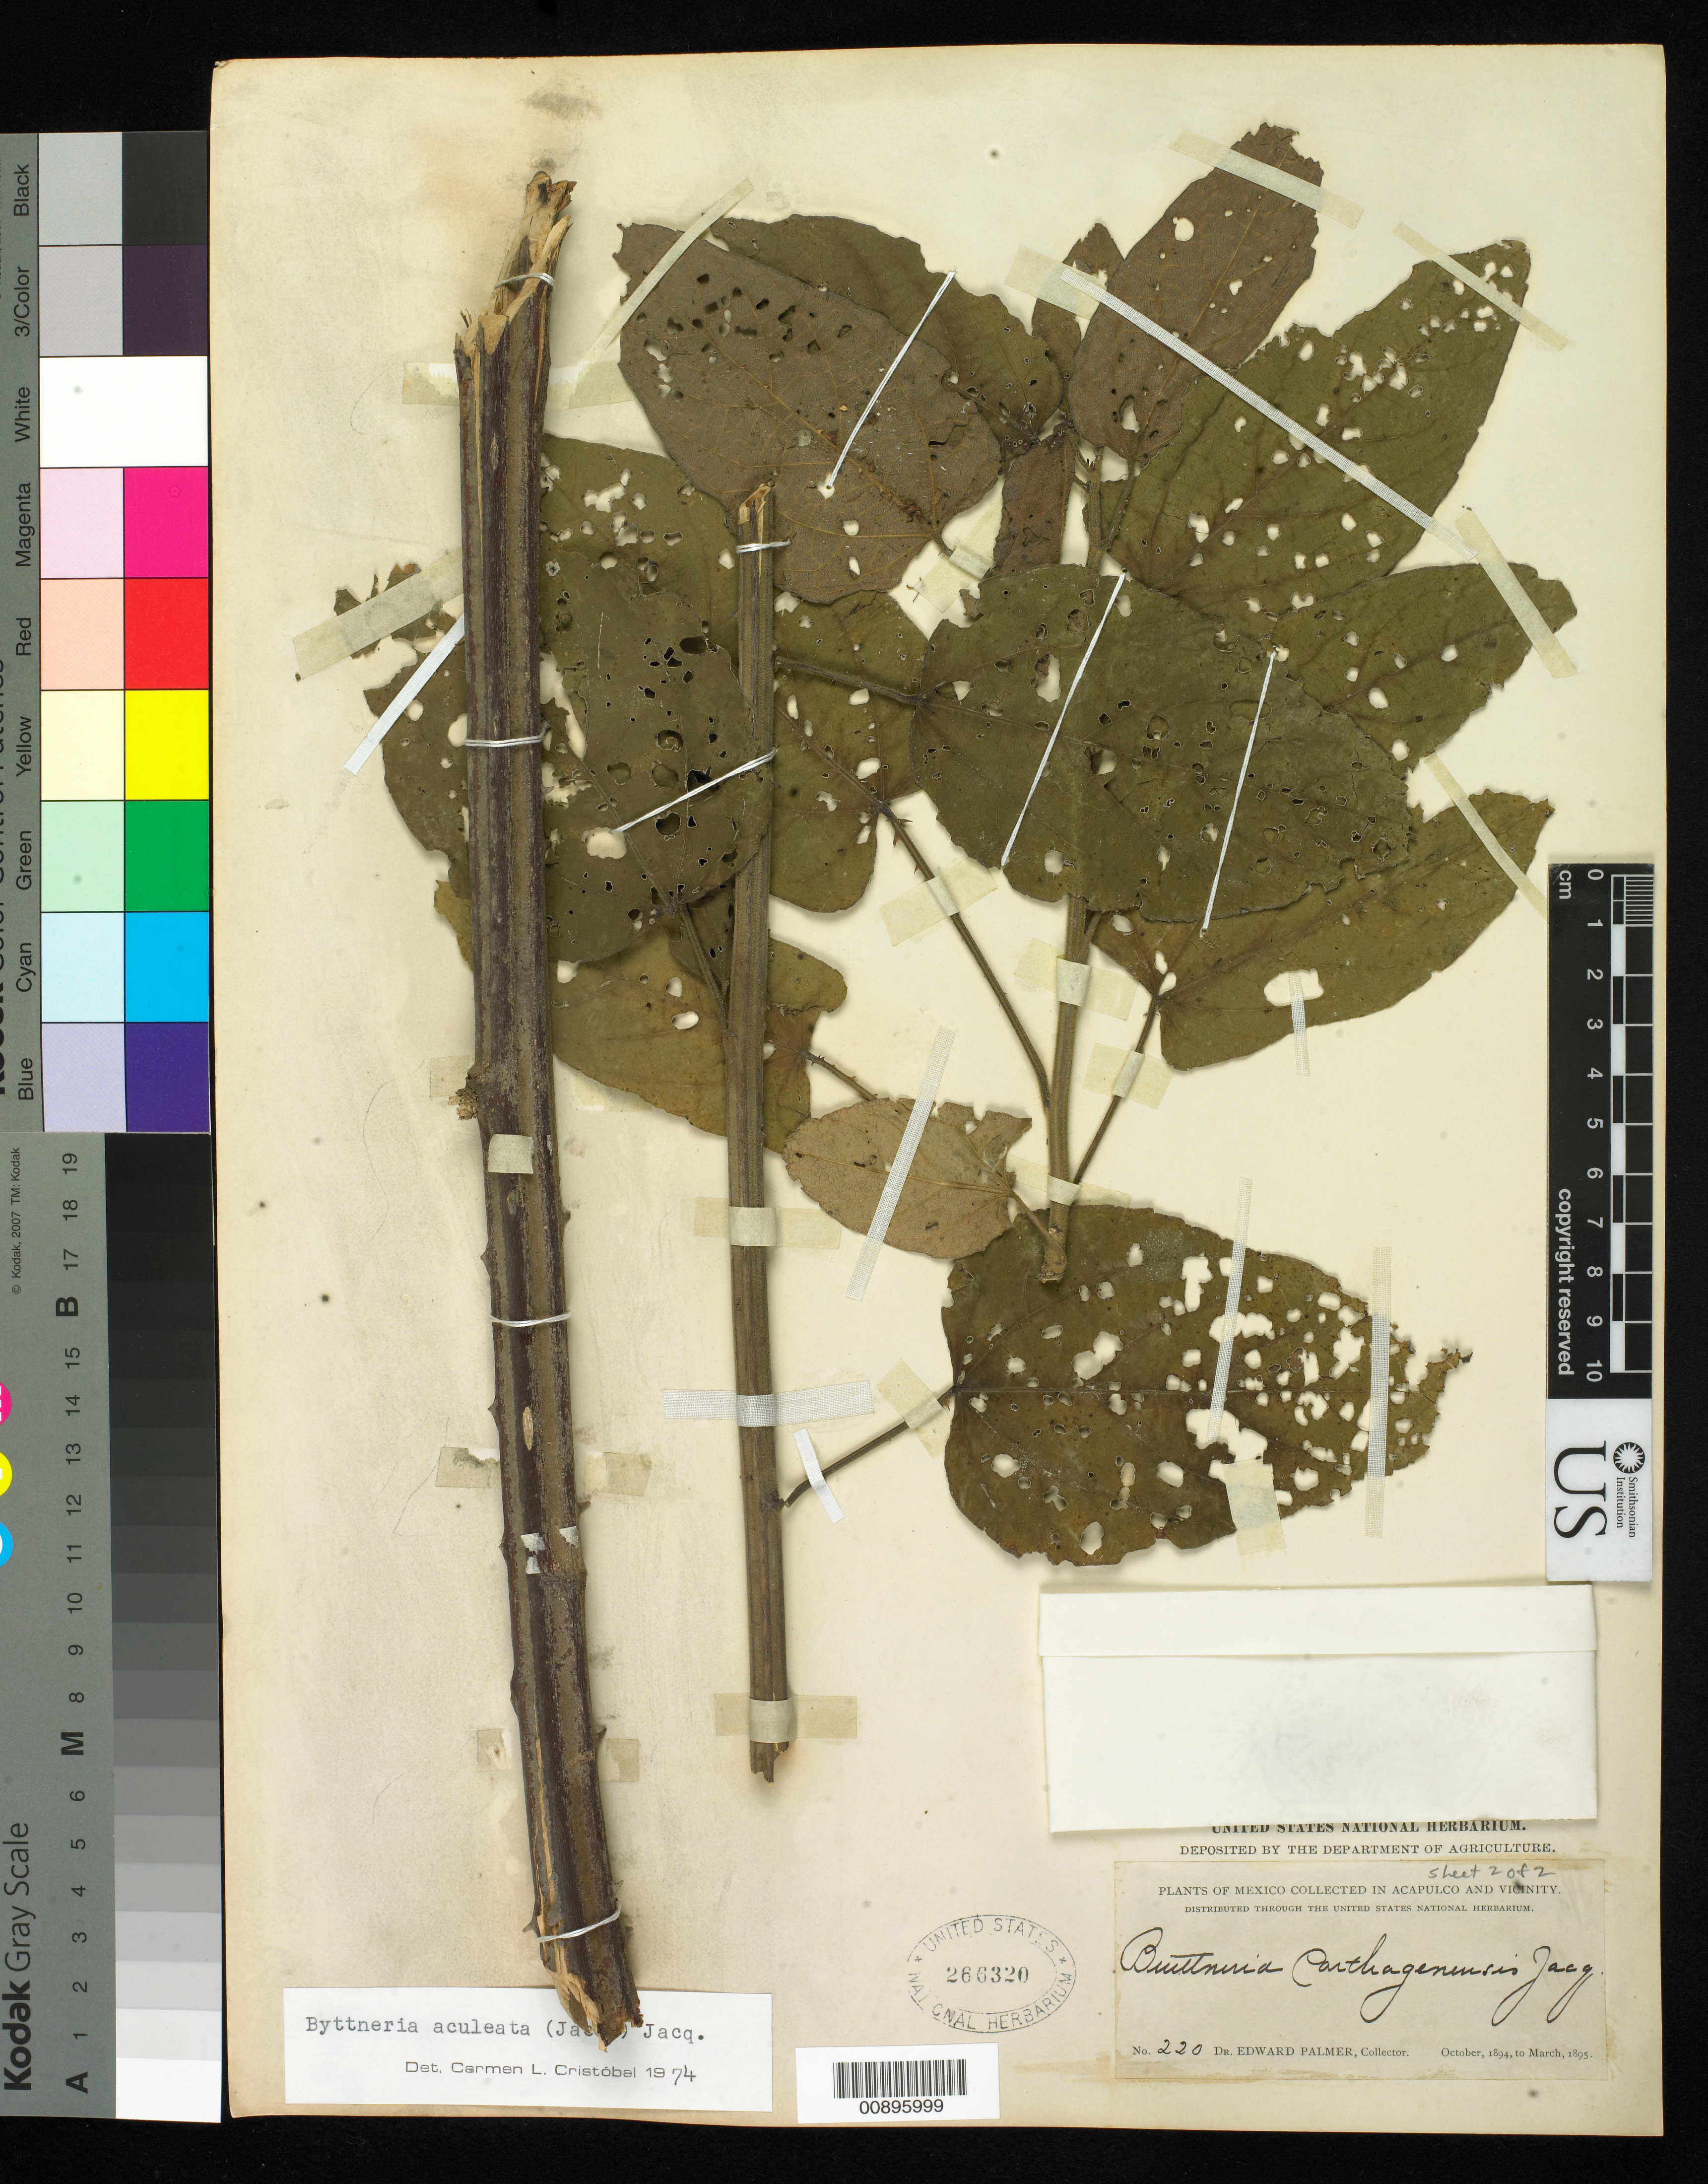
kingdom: Plantae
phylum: Tracheophyta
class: Magnoliopsida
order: Malvales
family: Malvaceae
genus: Byttneria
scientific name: Byttneria aculeata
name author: (Jacq.) Jacq.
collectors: E. Palmer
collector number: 220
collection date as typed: Oct 1894 to -- Mar 1895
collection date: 1894-10/1895-03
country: Mexico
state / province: Guerrero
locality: Acapulco, Guerrero and vicinity.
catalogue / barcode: US 266320